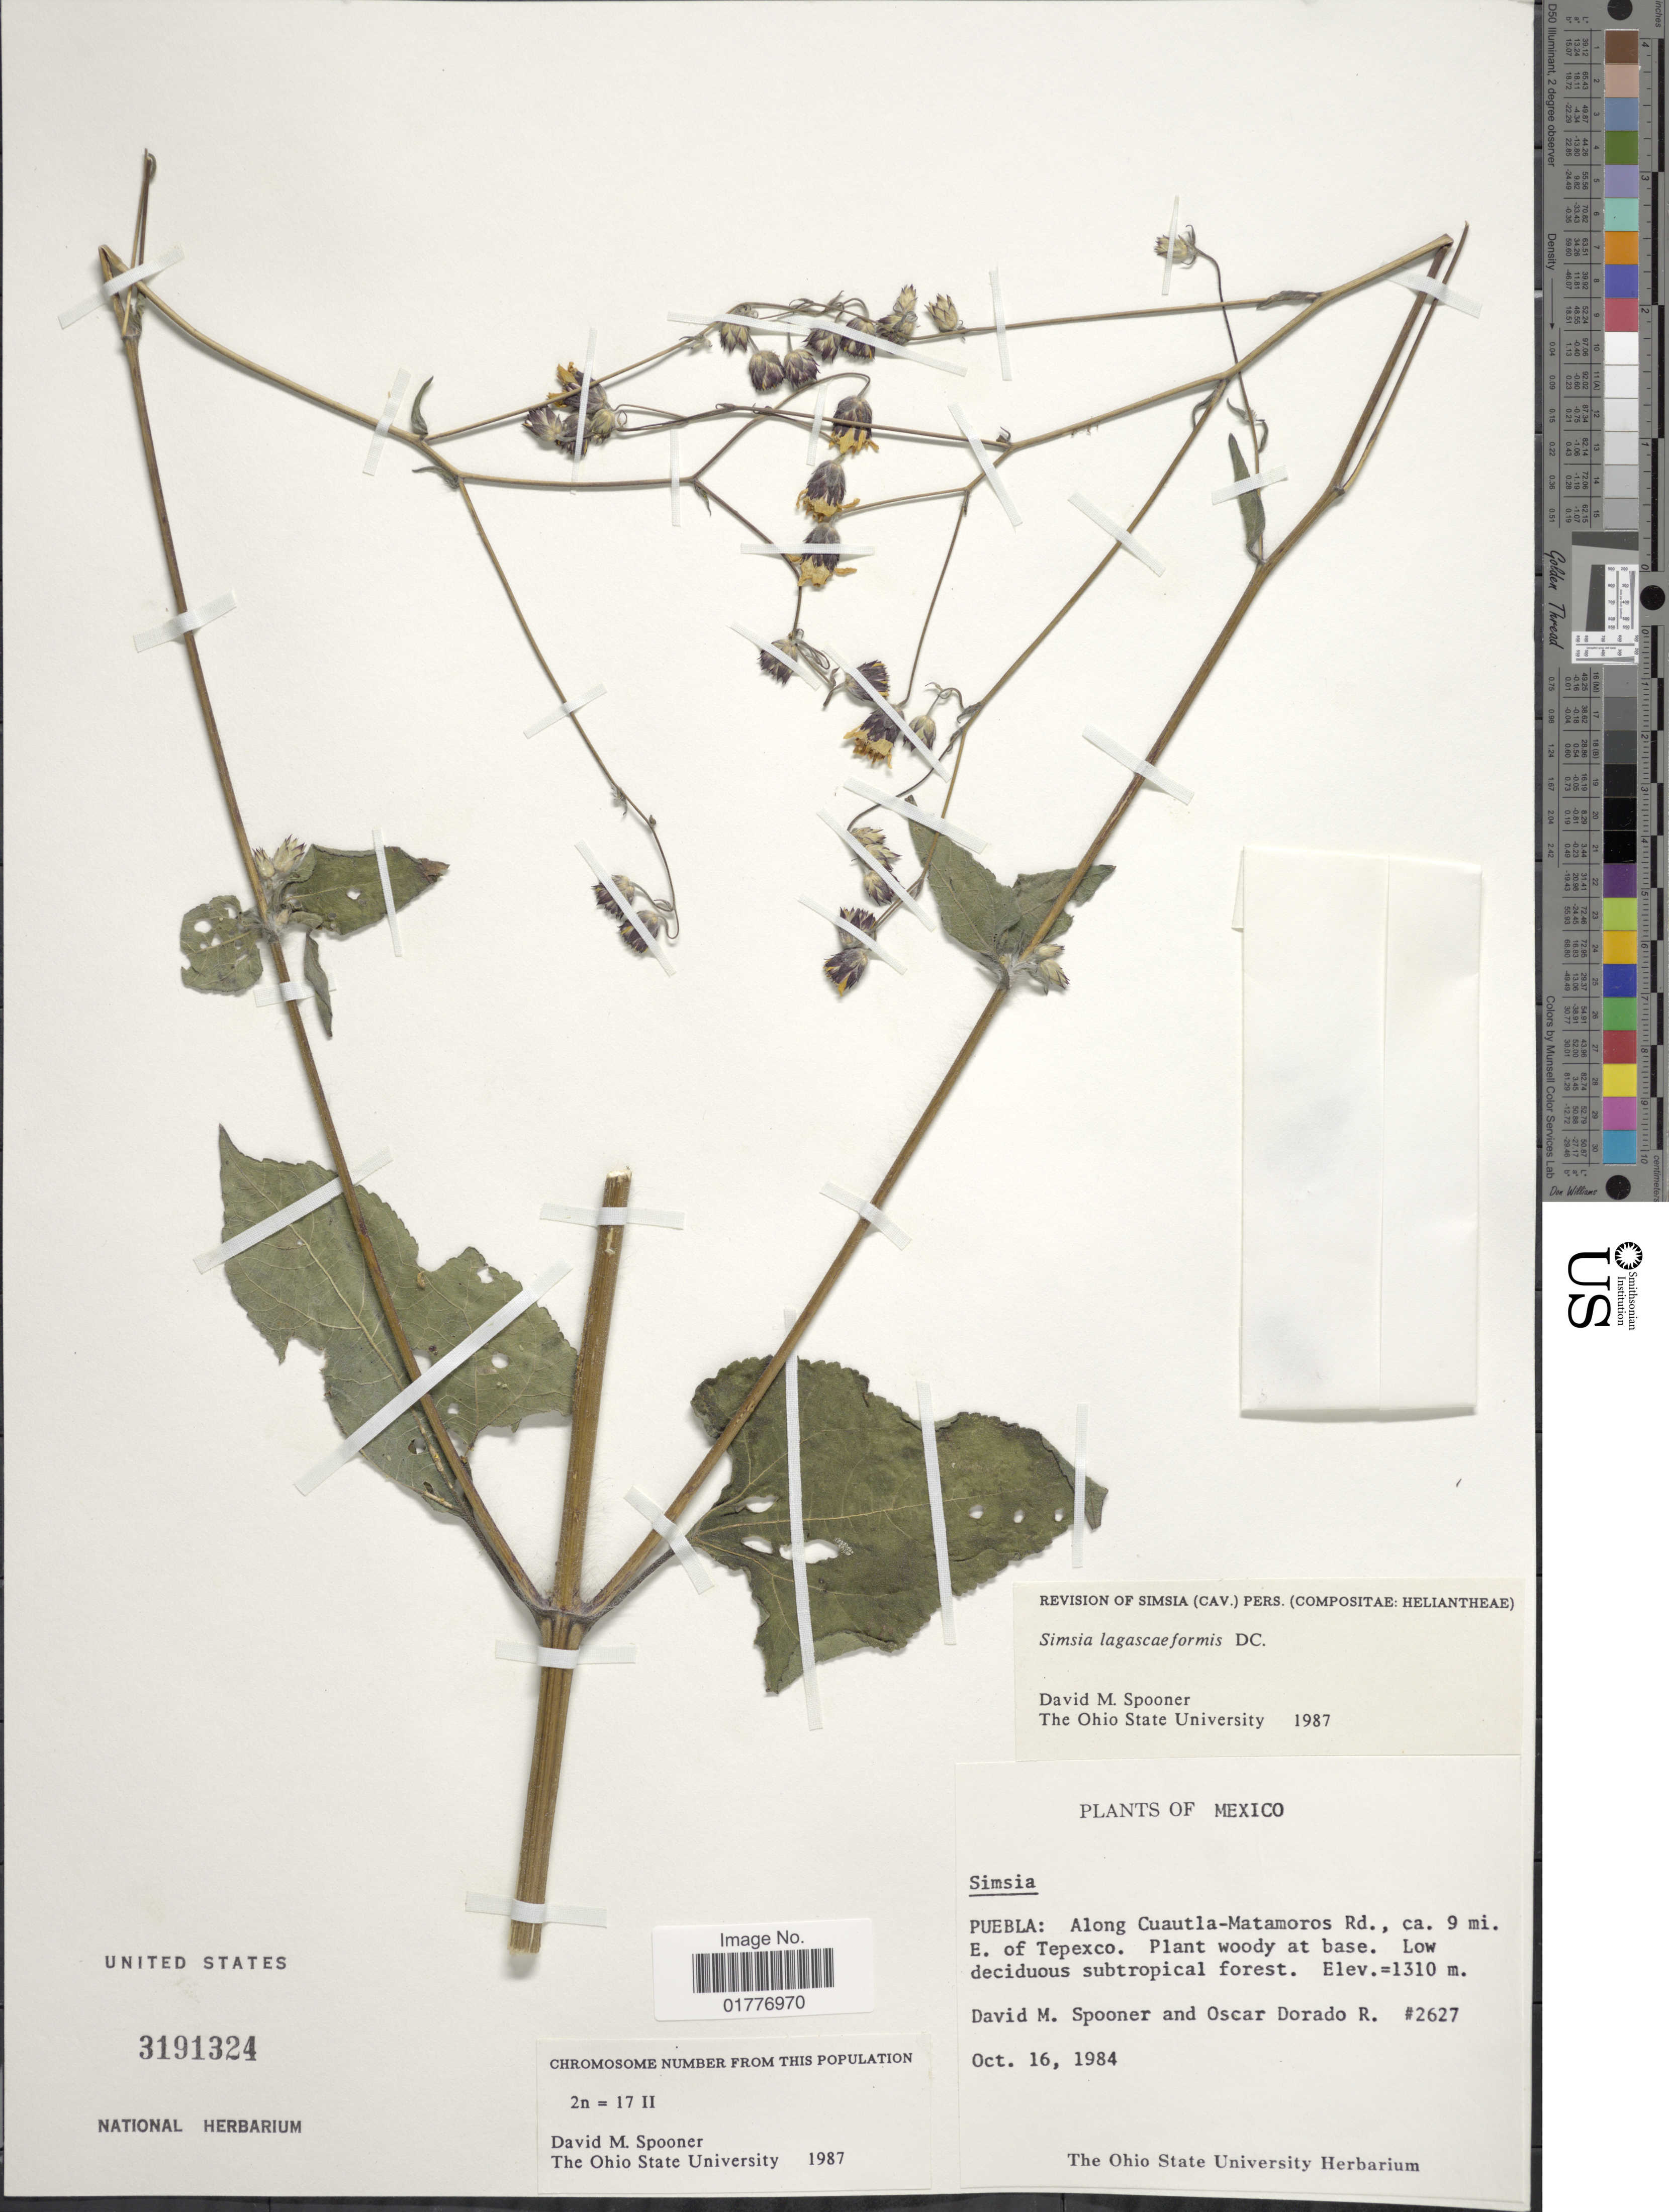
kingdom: Plantae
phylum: Tracheophyta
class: Magnoliopsida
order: Asterales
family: Asteraceae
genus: Simsia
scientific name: Simsia lagasceiformis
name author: DC.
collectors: D. Spooner & O. R. Dorado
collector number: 2627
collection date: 1984-10-16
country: Mexico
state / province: Puebla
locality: Puebla: Along Cuautla-Matamoros Rd., 9 mi. E. of Tepexco, Plant woody at base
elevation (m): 1310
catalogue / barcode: US 3191324